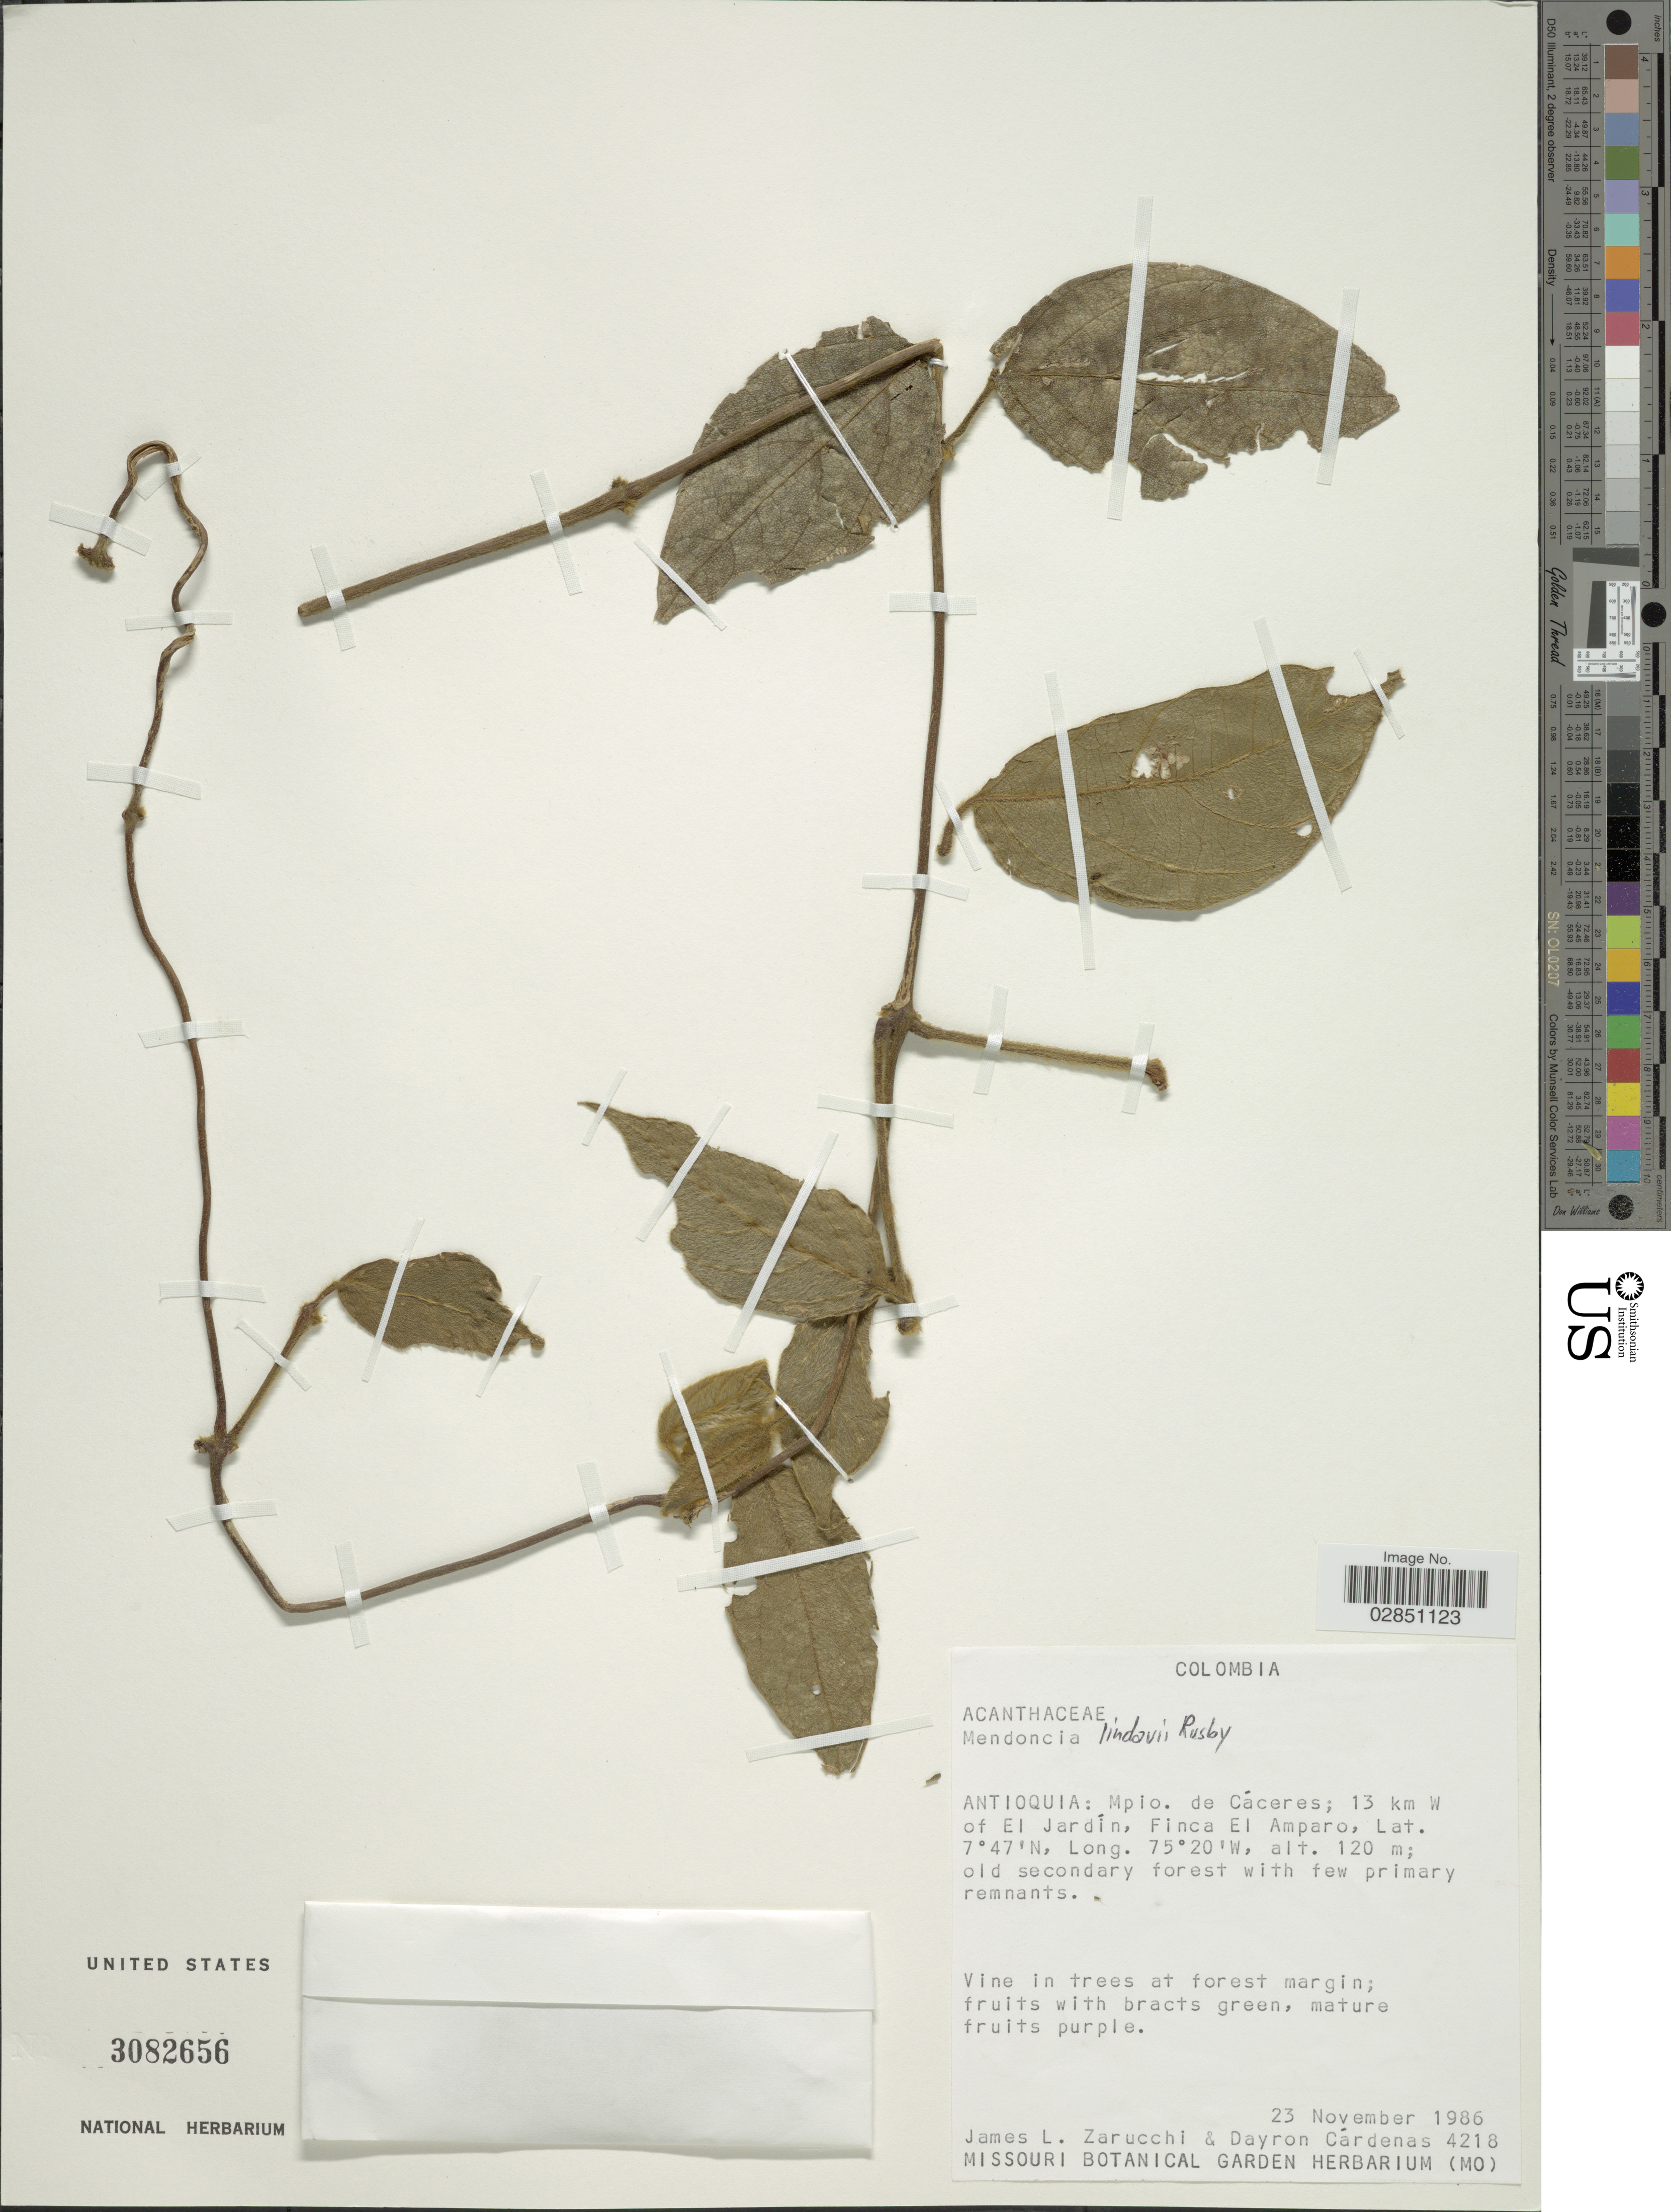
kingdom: Plantae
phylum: Tracheophyta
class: Magnoliopsida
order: Lamiales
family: Acanthaceae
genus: Mendoncia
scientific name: Mendoncia lindavii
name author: Rusby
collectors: J. L. Zarucchi & D. Cárdenas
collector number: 4218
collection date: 1986-11-23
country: Colombia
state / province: Antioquia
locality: Mpio. de Cáceres; 13 km W of El Jardín, Finca El Amparo.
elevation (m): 120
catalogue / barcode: US 3082656